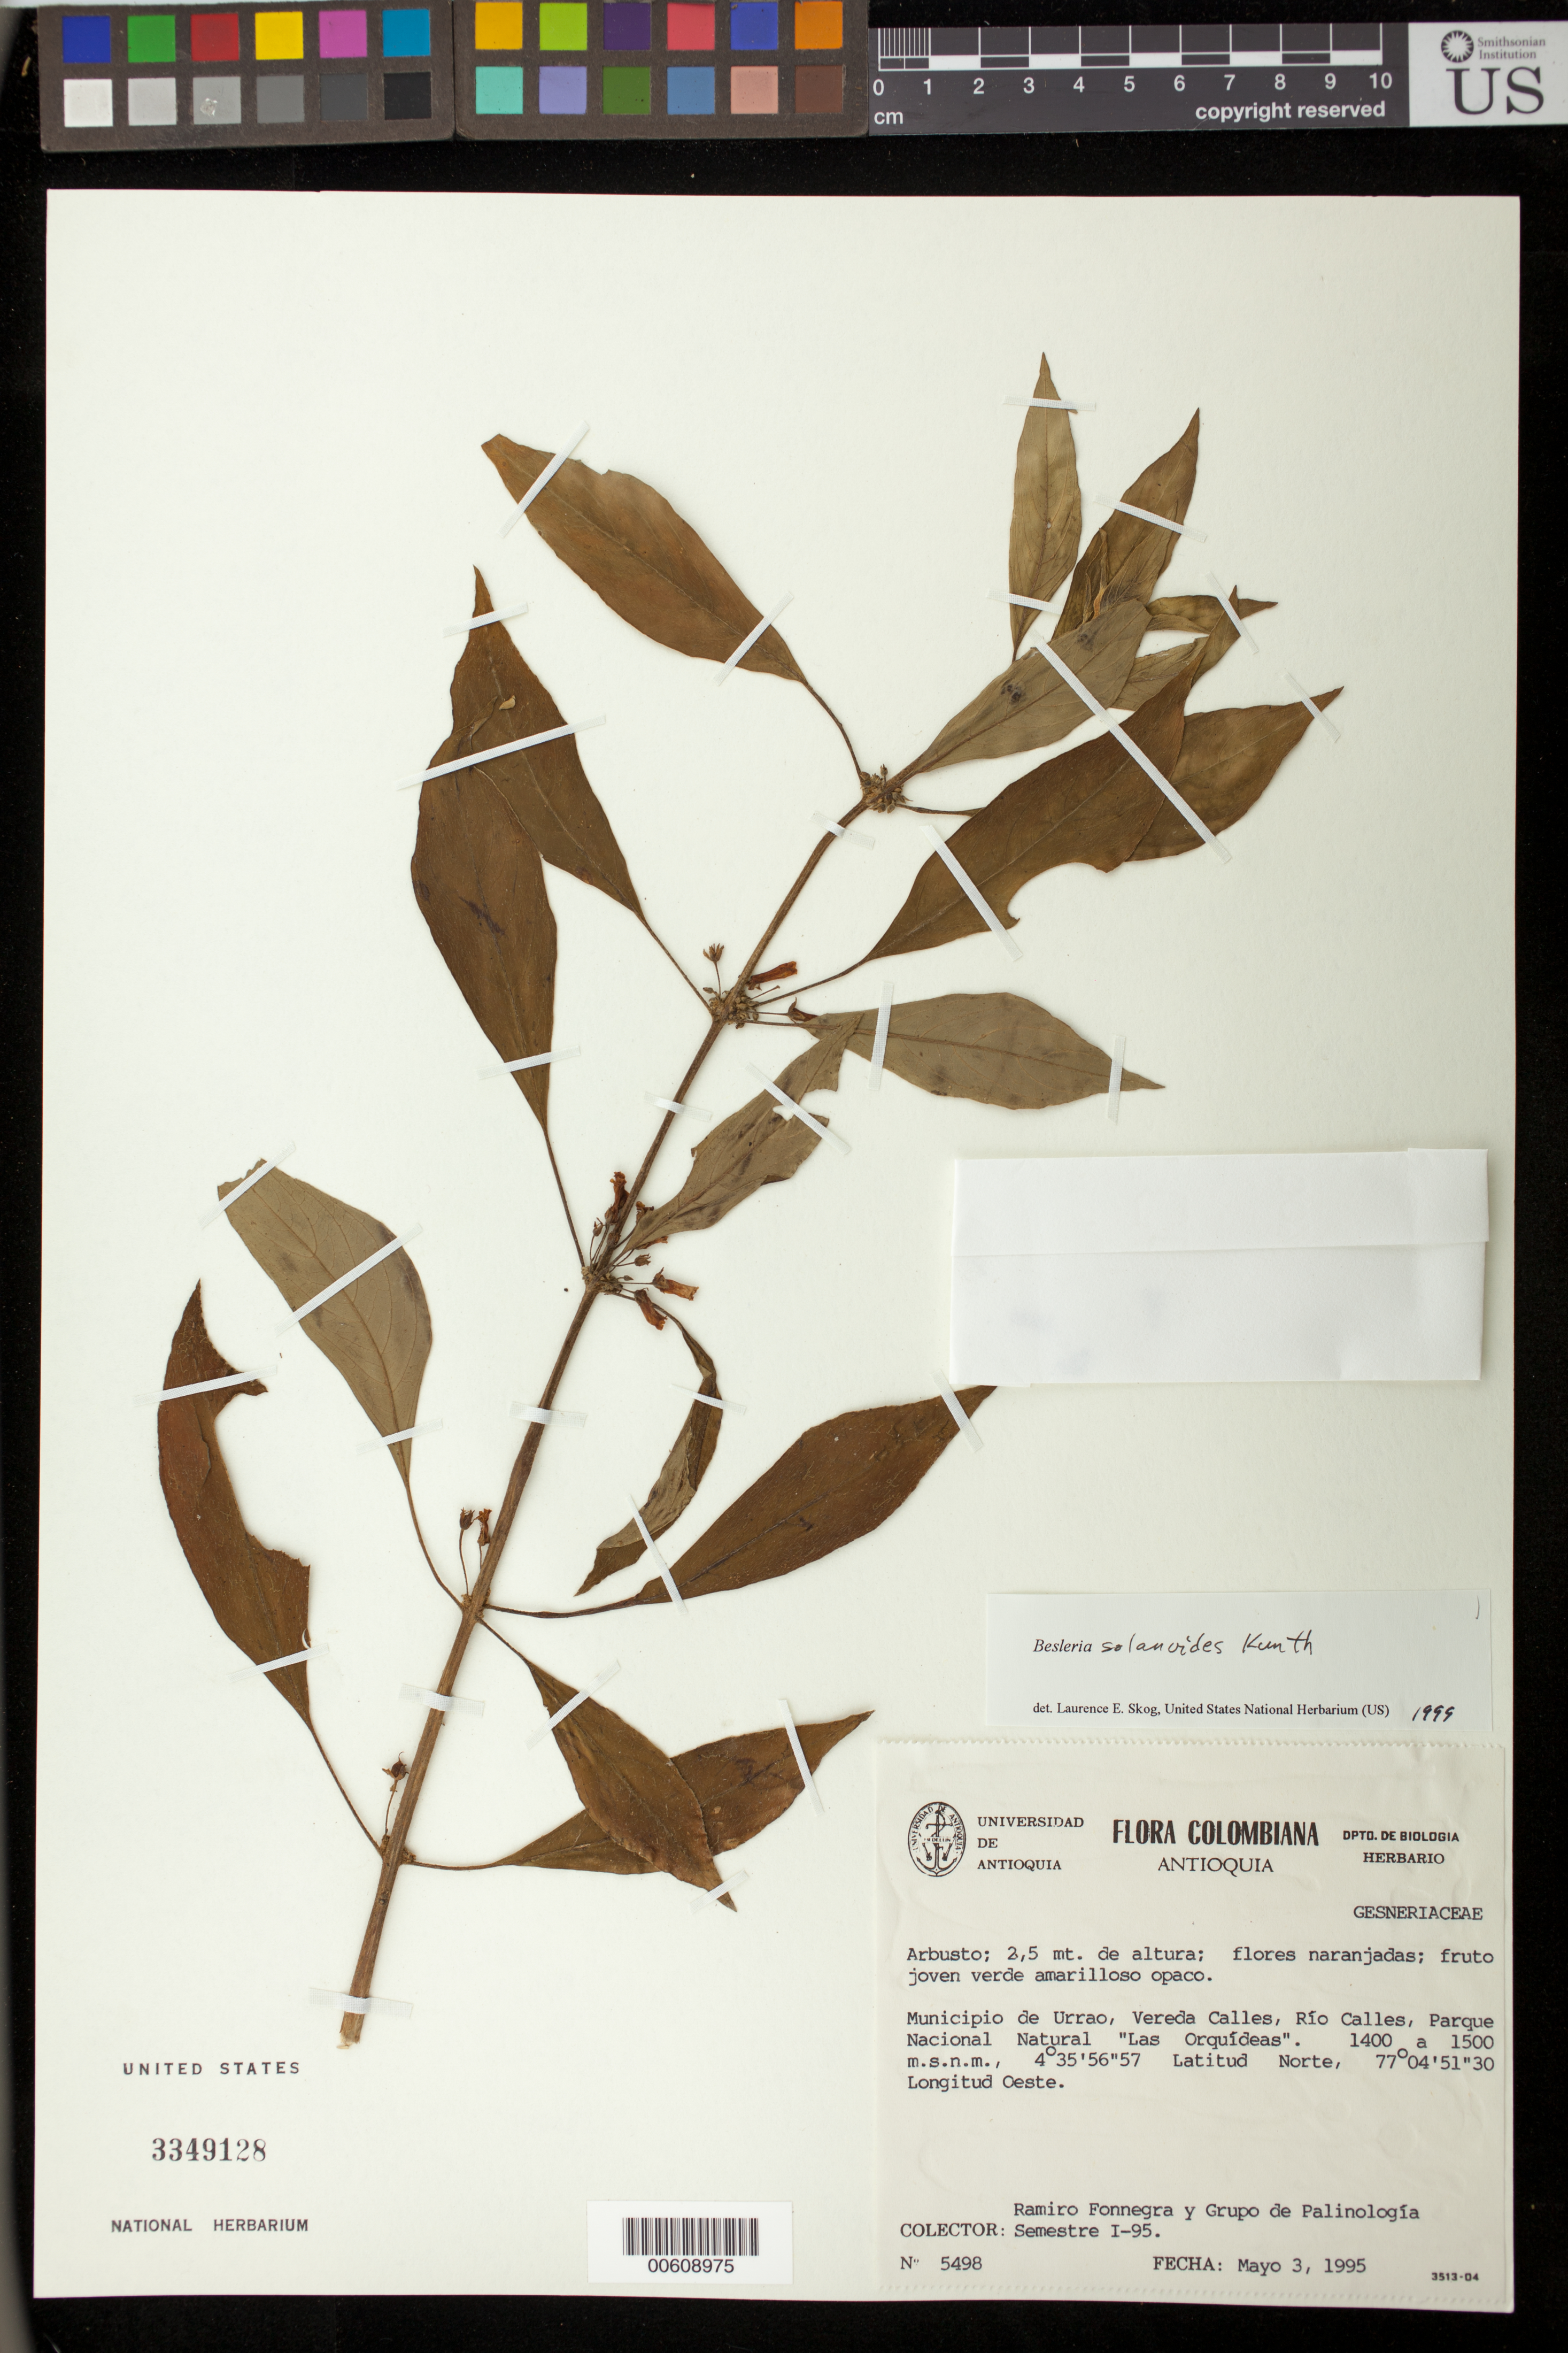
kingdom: Plantae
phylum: Tracheophyta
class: Magnoliopsida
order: Lamiales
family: Gesneriaceae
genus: Besleria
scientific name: Besleria solanoides var. solanoides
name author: Kunth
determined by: Skog, Laurence E.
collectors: R. Fonnegra G. & Grupo de Palinología Semestre I-95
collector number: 5498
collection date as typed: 03 May 1995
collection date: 1995-05-03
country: Colombia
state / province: Antioquia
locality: Mpio. de Urrao, Vereda Calles, Río Calles, Parque Nacional Natural "Las Orquídeas"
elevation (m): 1400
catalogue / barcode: US 3349128